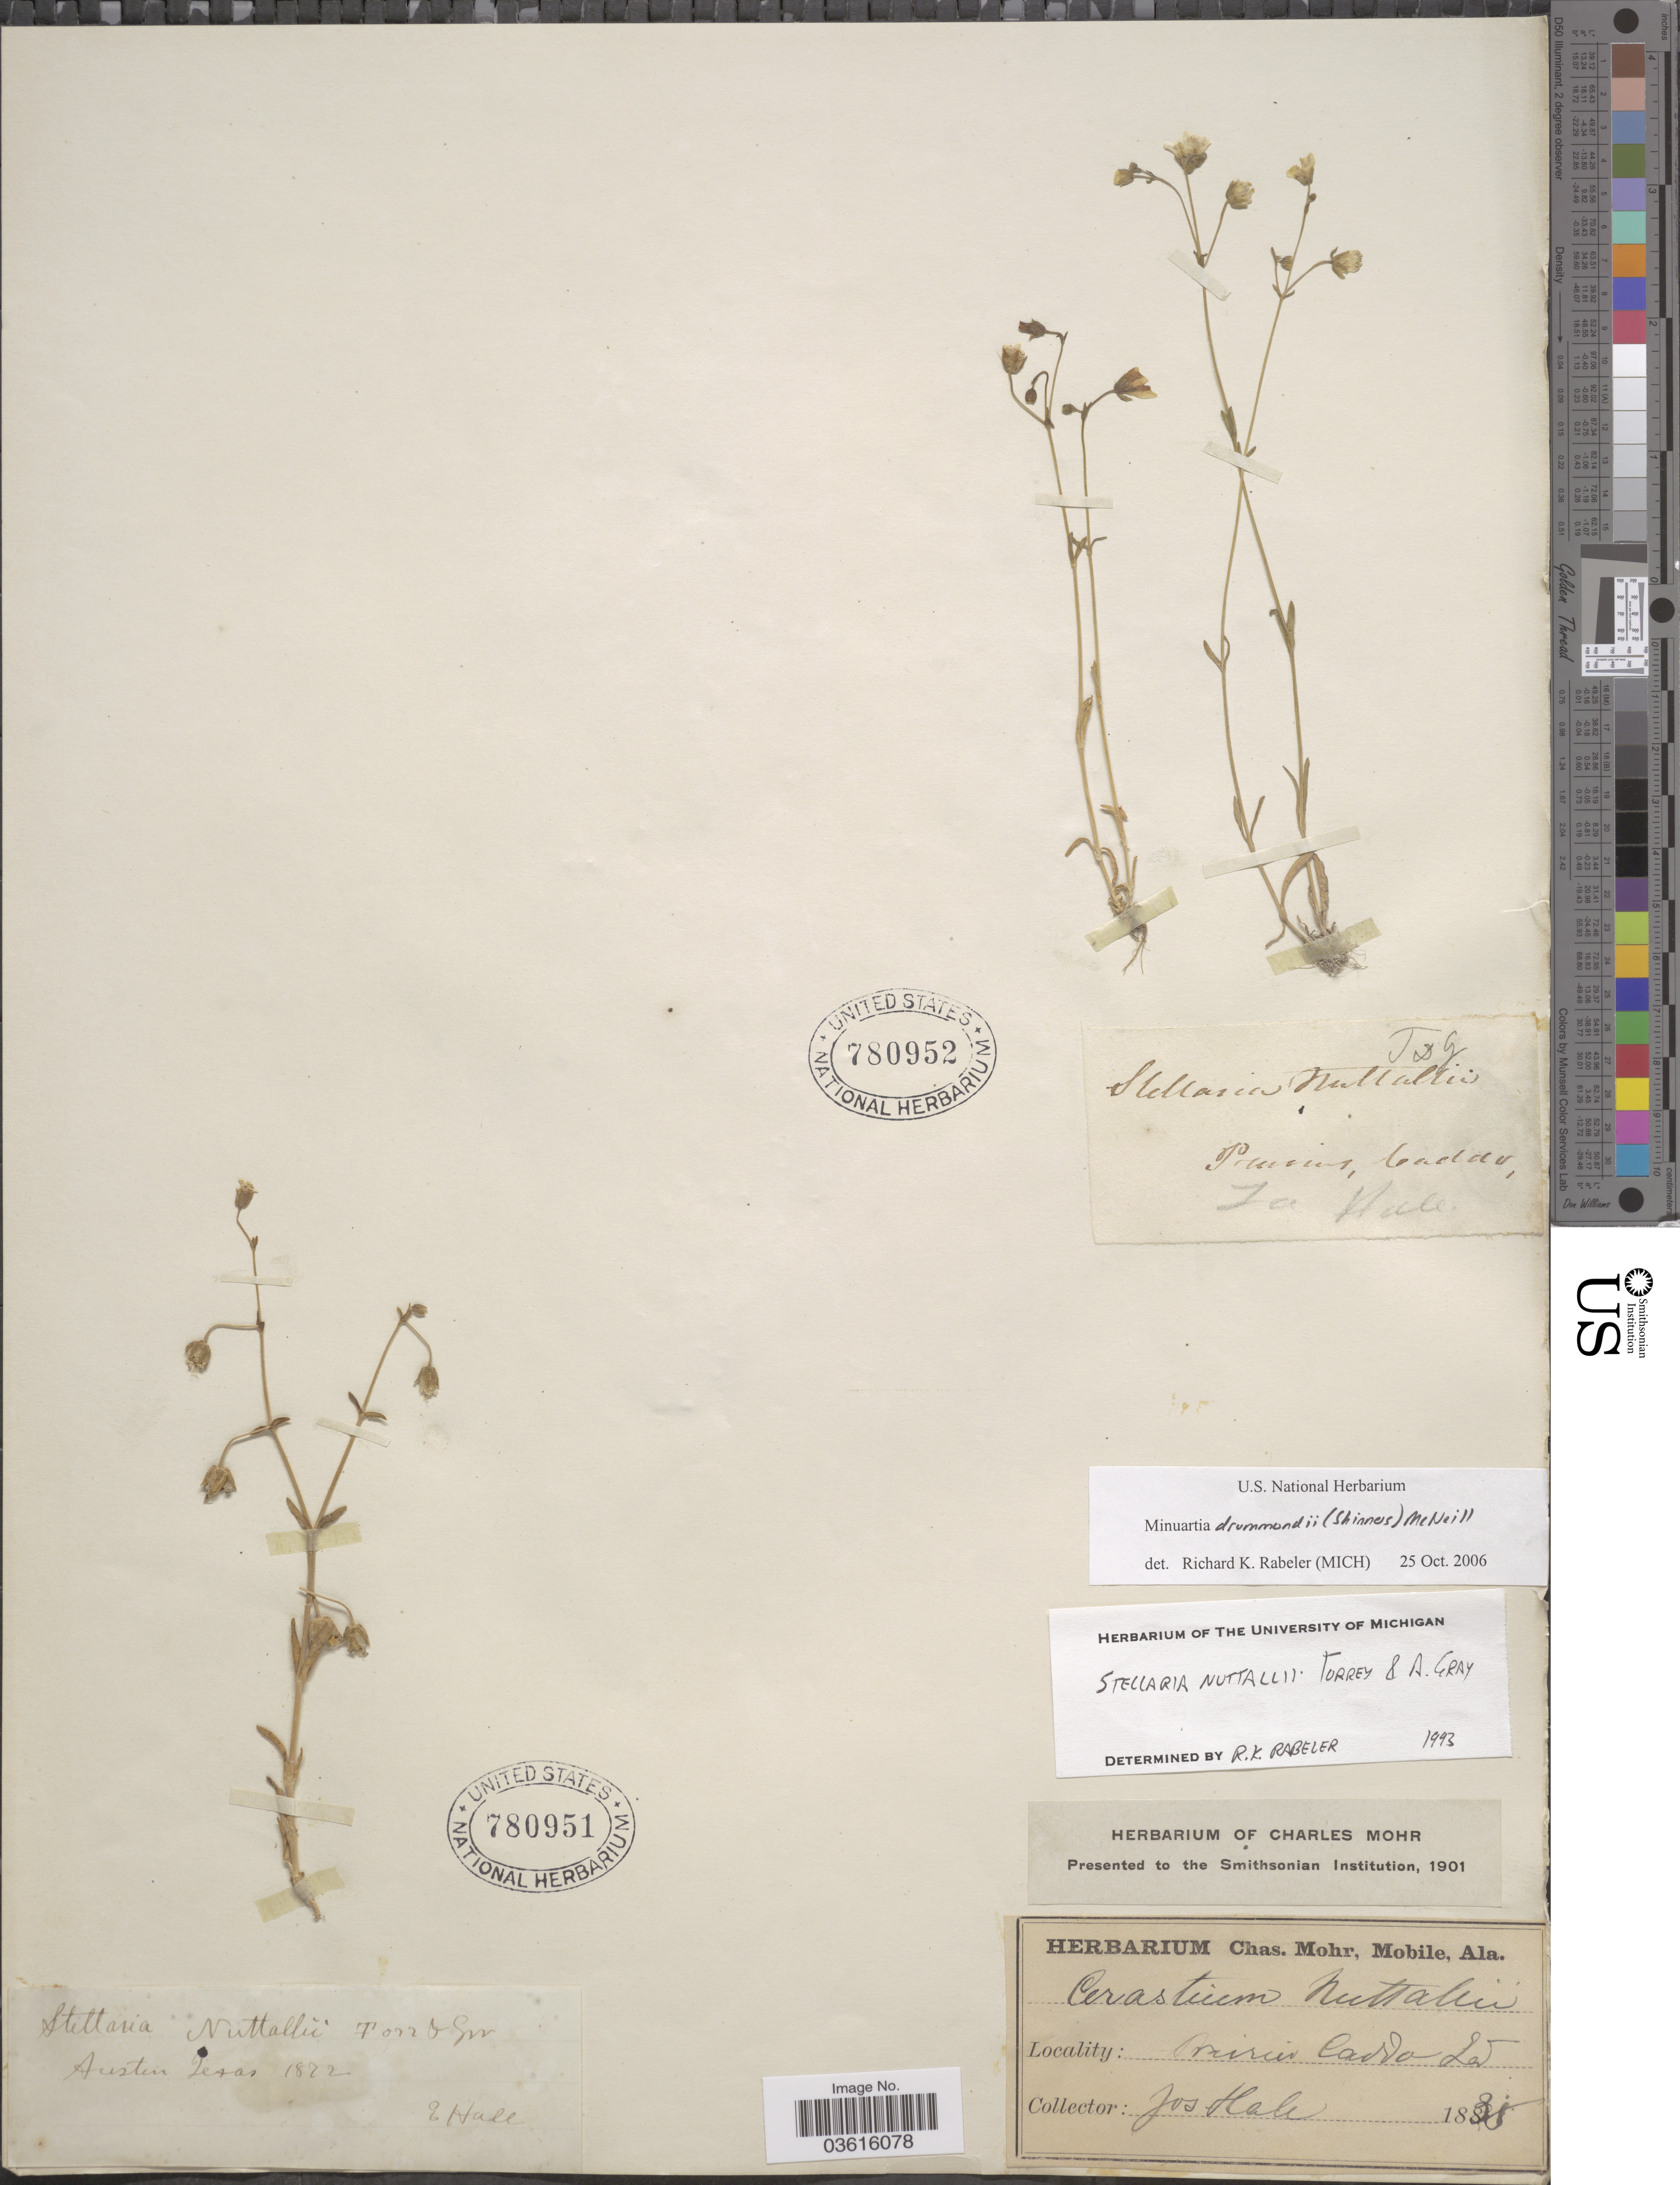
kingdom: Plantae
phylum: Tracheophyta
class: Magnoliopsida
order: Caryophyllales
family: Caryophyllaceae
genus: Minuartia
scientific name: Minuartia drummondii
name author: (Shinners) McNeill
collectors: J. Hale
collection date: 1835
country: United States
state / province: Louisiana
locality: Prairies, Caddo.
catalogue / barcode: US 780952